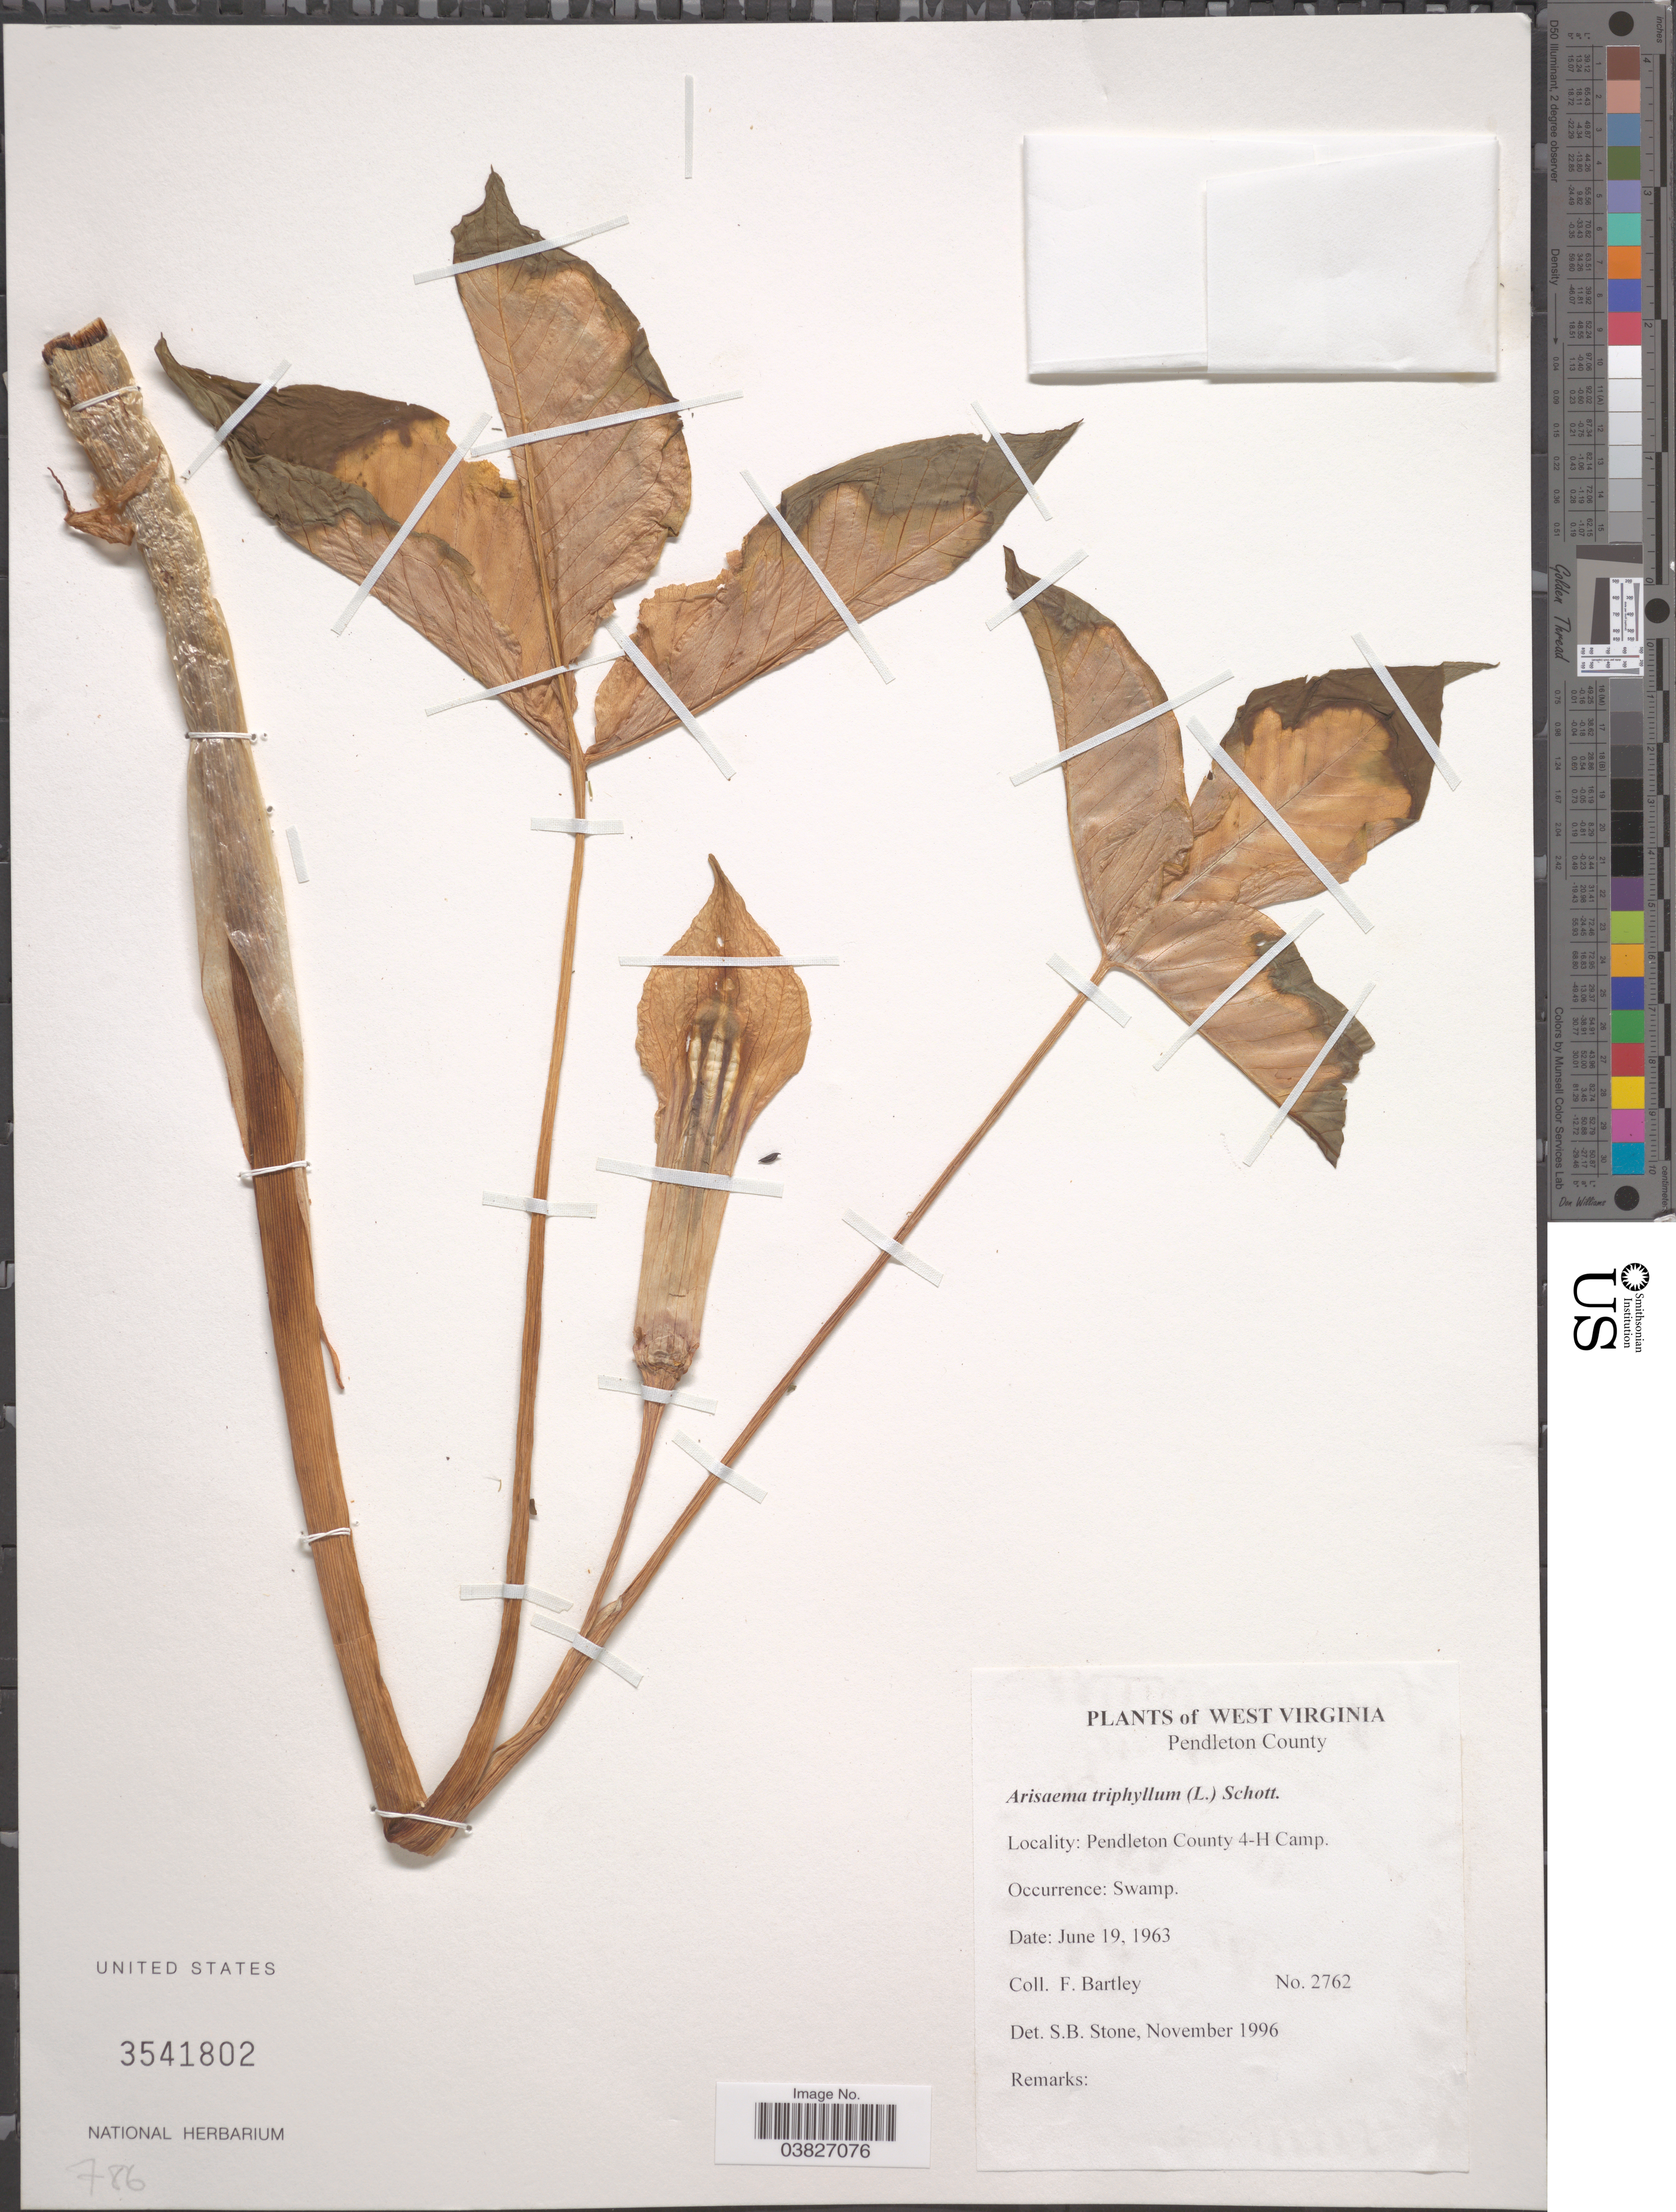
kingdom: Plantae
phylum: Tracheophyta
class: Liliopsida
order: Alismatales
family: Araceae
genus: Arisaema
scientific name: Arisaema triphyllum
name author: (L.) Schott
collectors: F. Bartley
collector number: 2762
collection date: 1963-06-19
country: United States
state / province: West Virginia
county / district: Pendleton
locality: Pendleton County. Pendleton County 4-H Camp.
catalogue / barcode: US 3541802